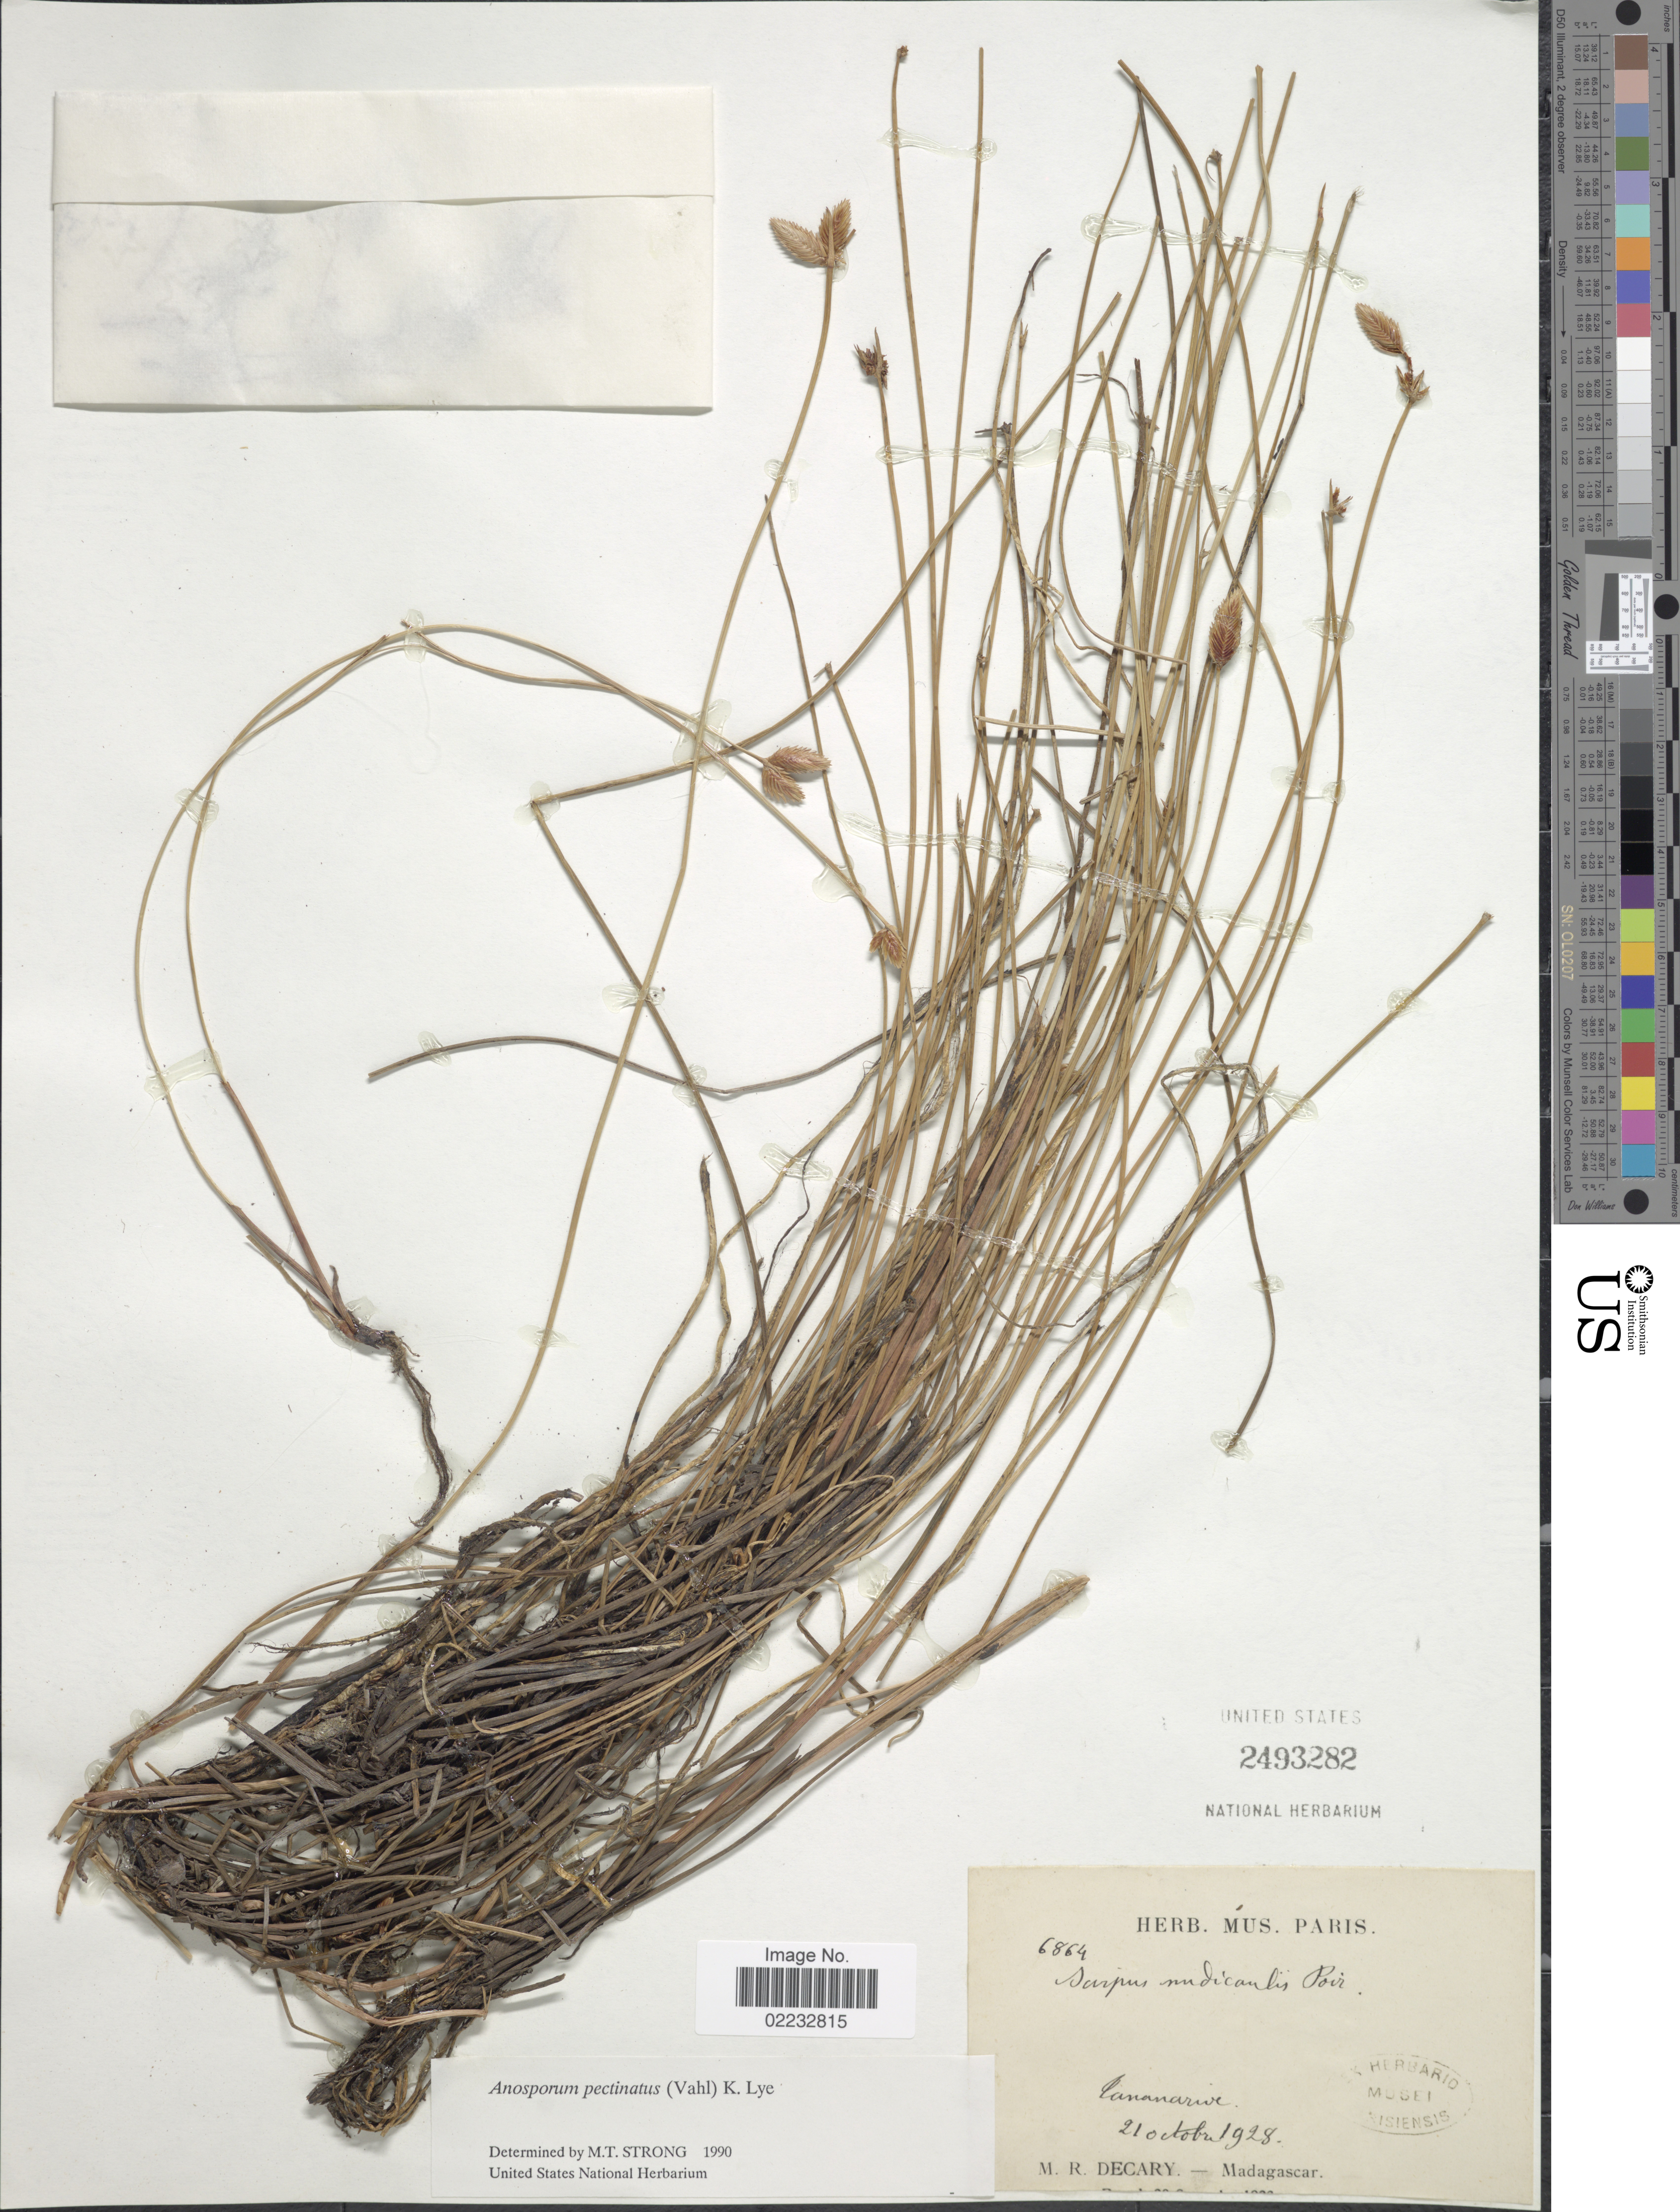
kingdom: Plantae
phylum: Tracheophyta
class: Liliopsida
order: Poales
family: Cyperaceae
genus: Cyperus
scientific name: Cyperus pectinatus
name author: Vahl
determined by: Strong, M. T., (US), Smithsonian Institution - National Museum of Natural History (UNITED STATES)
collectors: R. Decary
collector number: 6864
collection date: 1928-10-21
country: Madagascar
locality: Cananarive.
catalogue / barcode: US 2493282